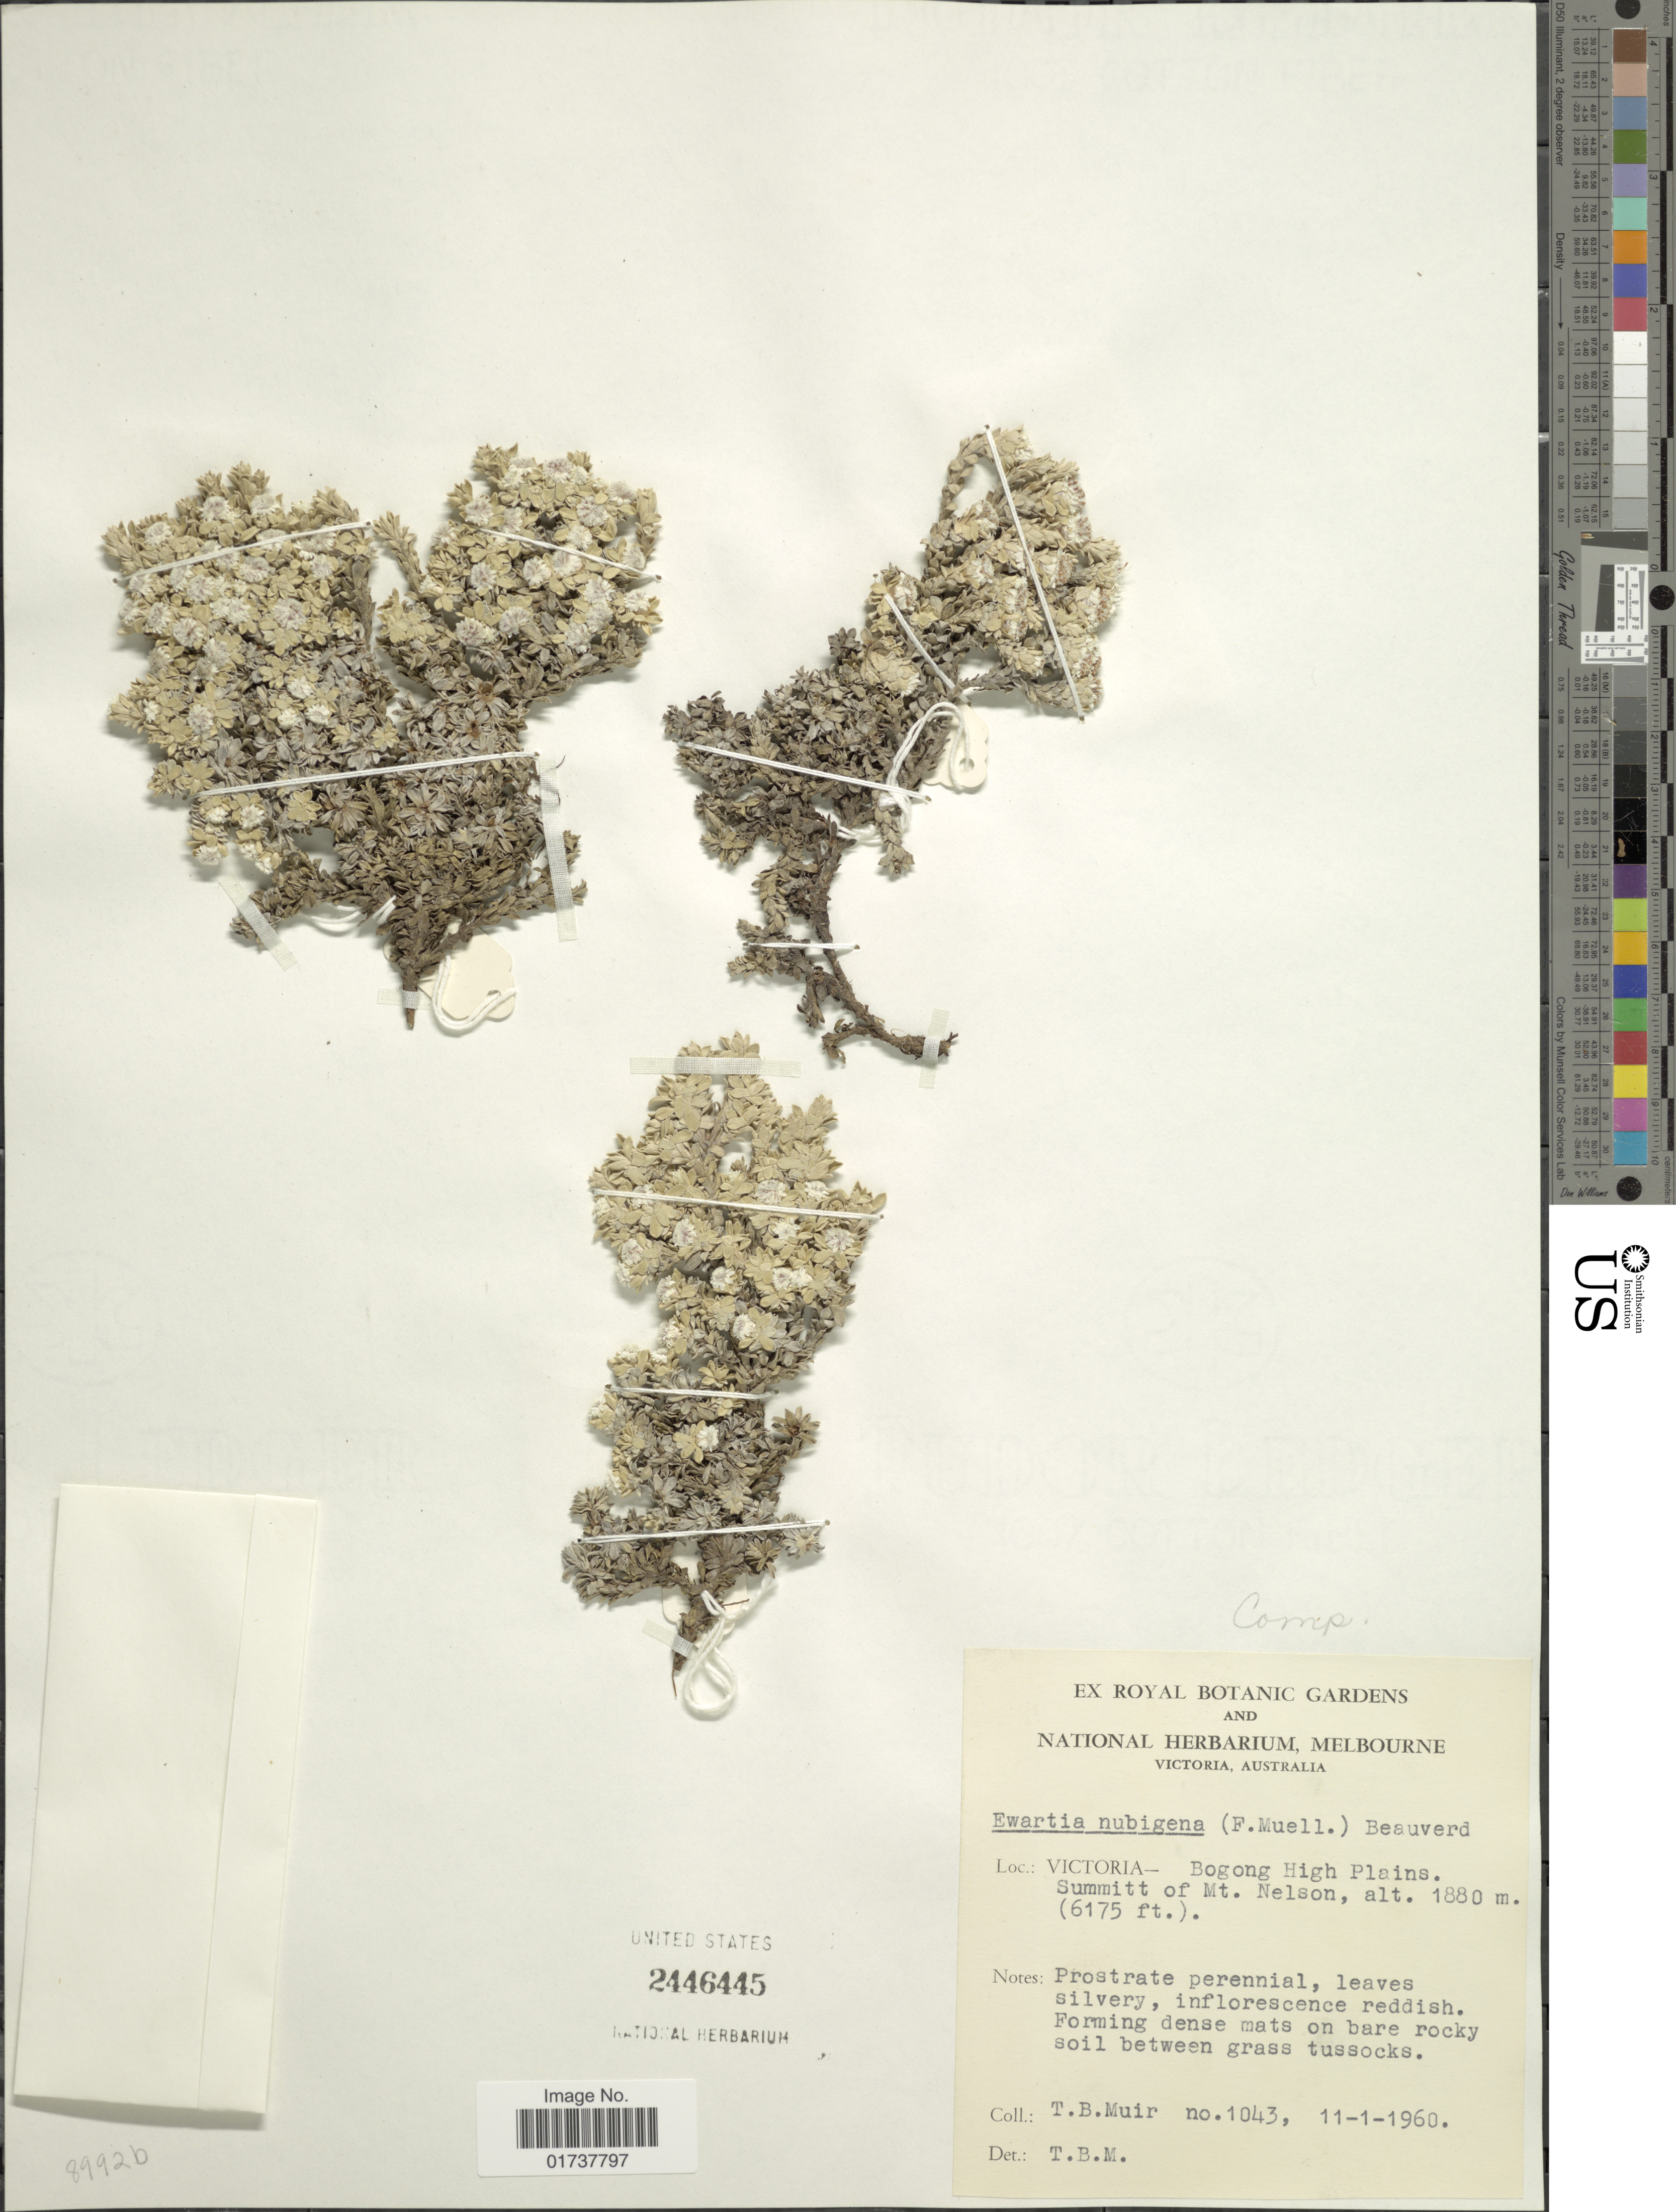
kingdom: Plantae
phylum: Tracheophyta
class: Magnoliopsida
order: Asterales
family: Asteraceae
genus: Ewartia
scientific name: Ewartia nubigena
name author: (F. Muell.) P. Beauv.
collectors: T. Muir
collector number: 1043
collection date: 1960-11-01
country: Australia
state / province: Victoria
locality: Victoria - Bogong High Plains, Summit of Mt. Nelson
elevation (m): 1880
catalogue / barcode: US 2446445